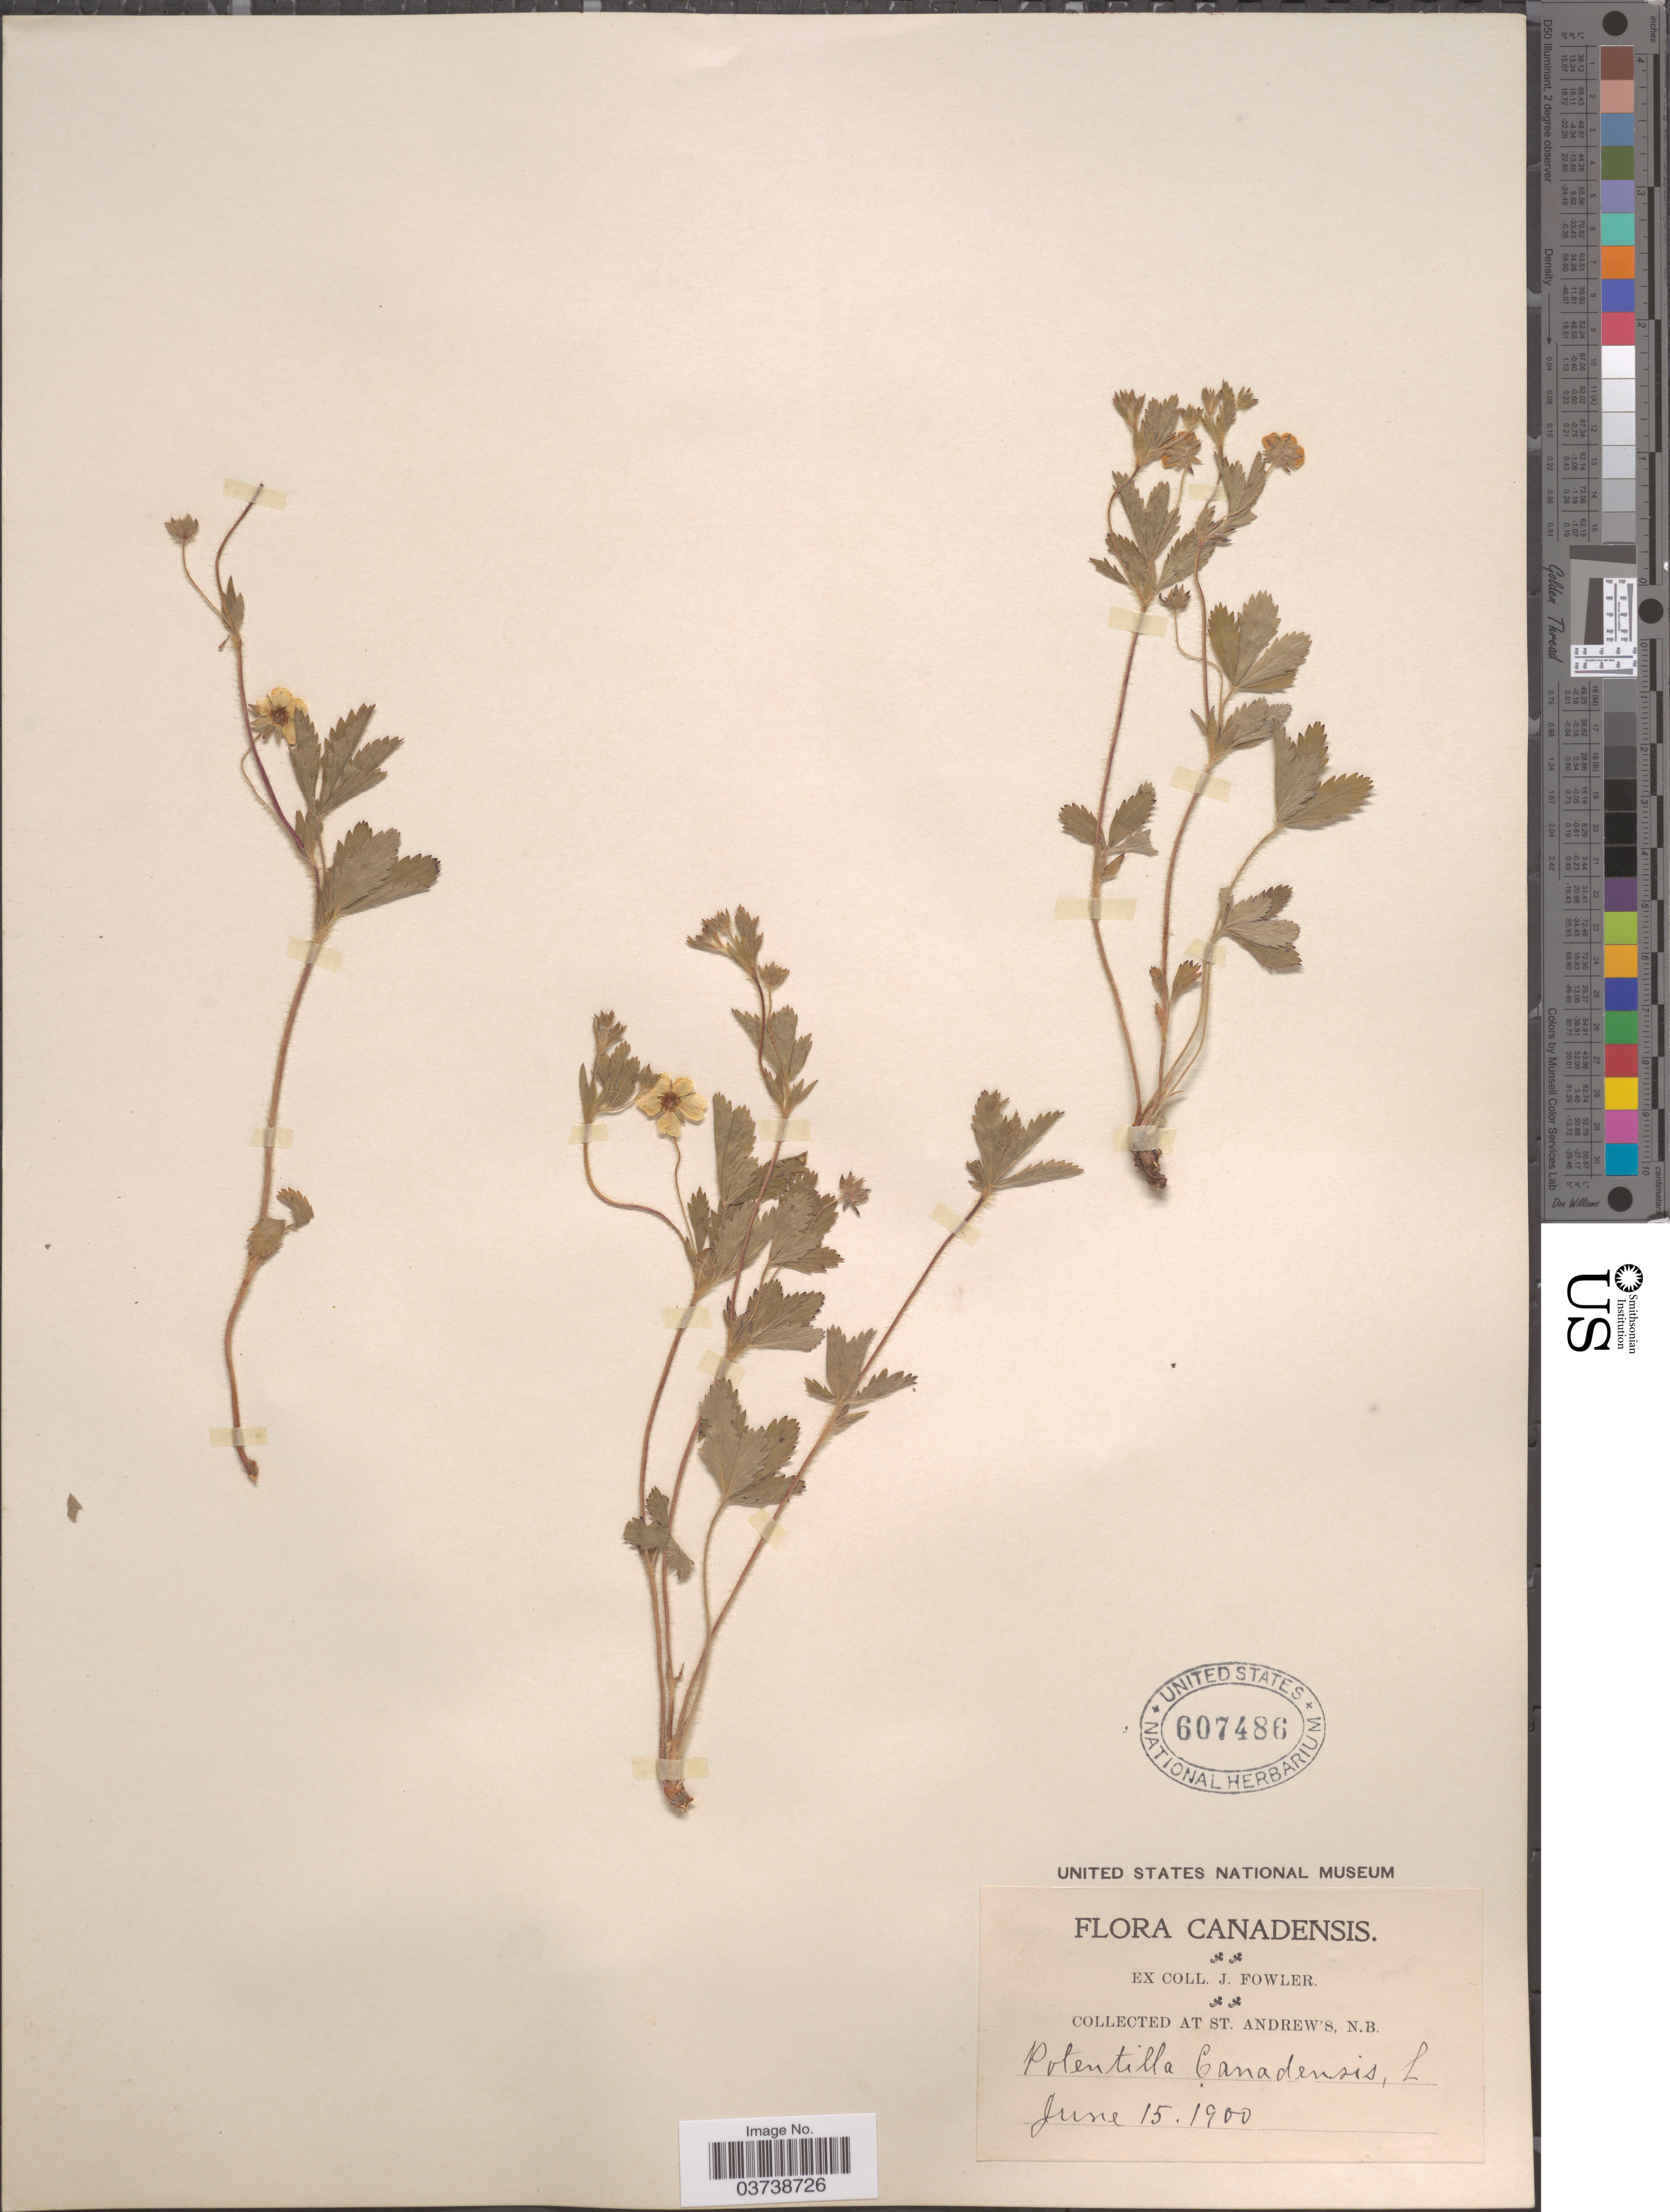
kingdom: Plantae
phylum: Tracheophyta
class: Magnoliopsida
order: Rosales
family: Rosaceae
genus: Potentilla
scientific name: Potentilla canadensis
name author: L.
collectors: J. Fowler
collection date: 1900-06-15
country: Canada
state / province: New Brunswick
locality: St. Andrew's.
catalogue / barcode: US 607486